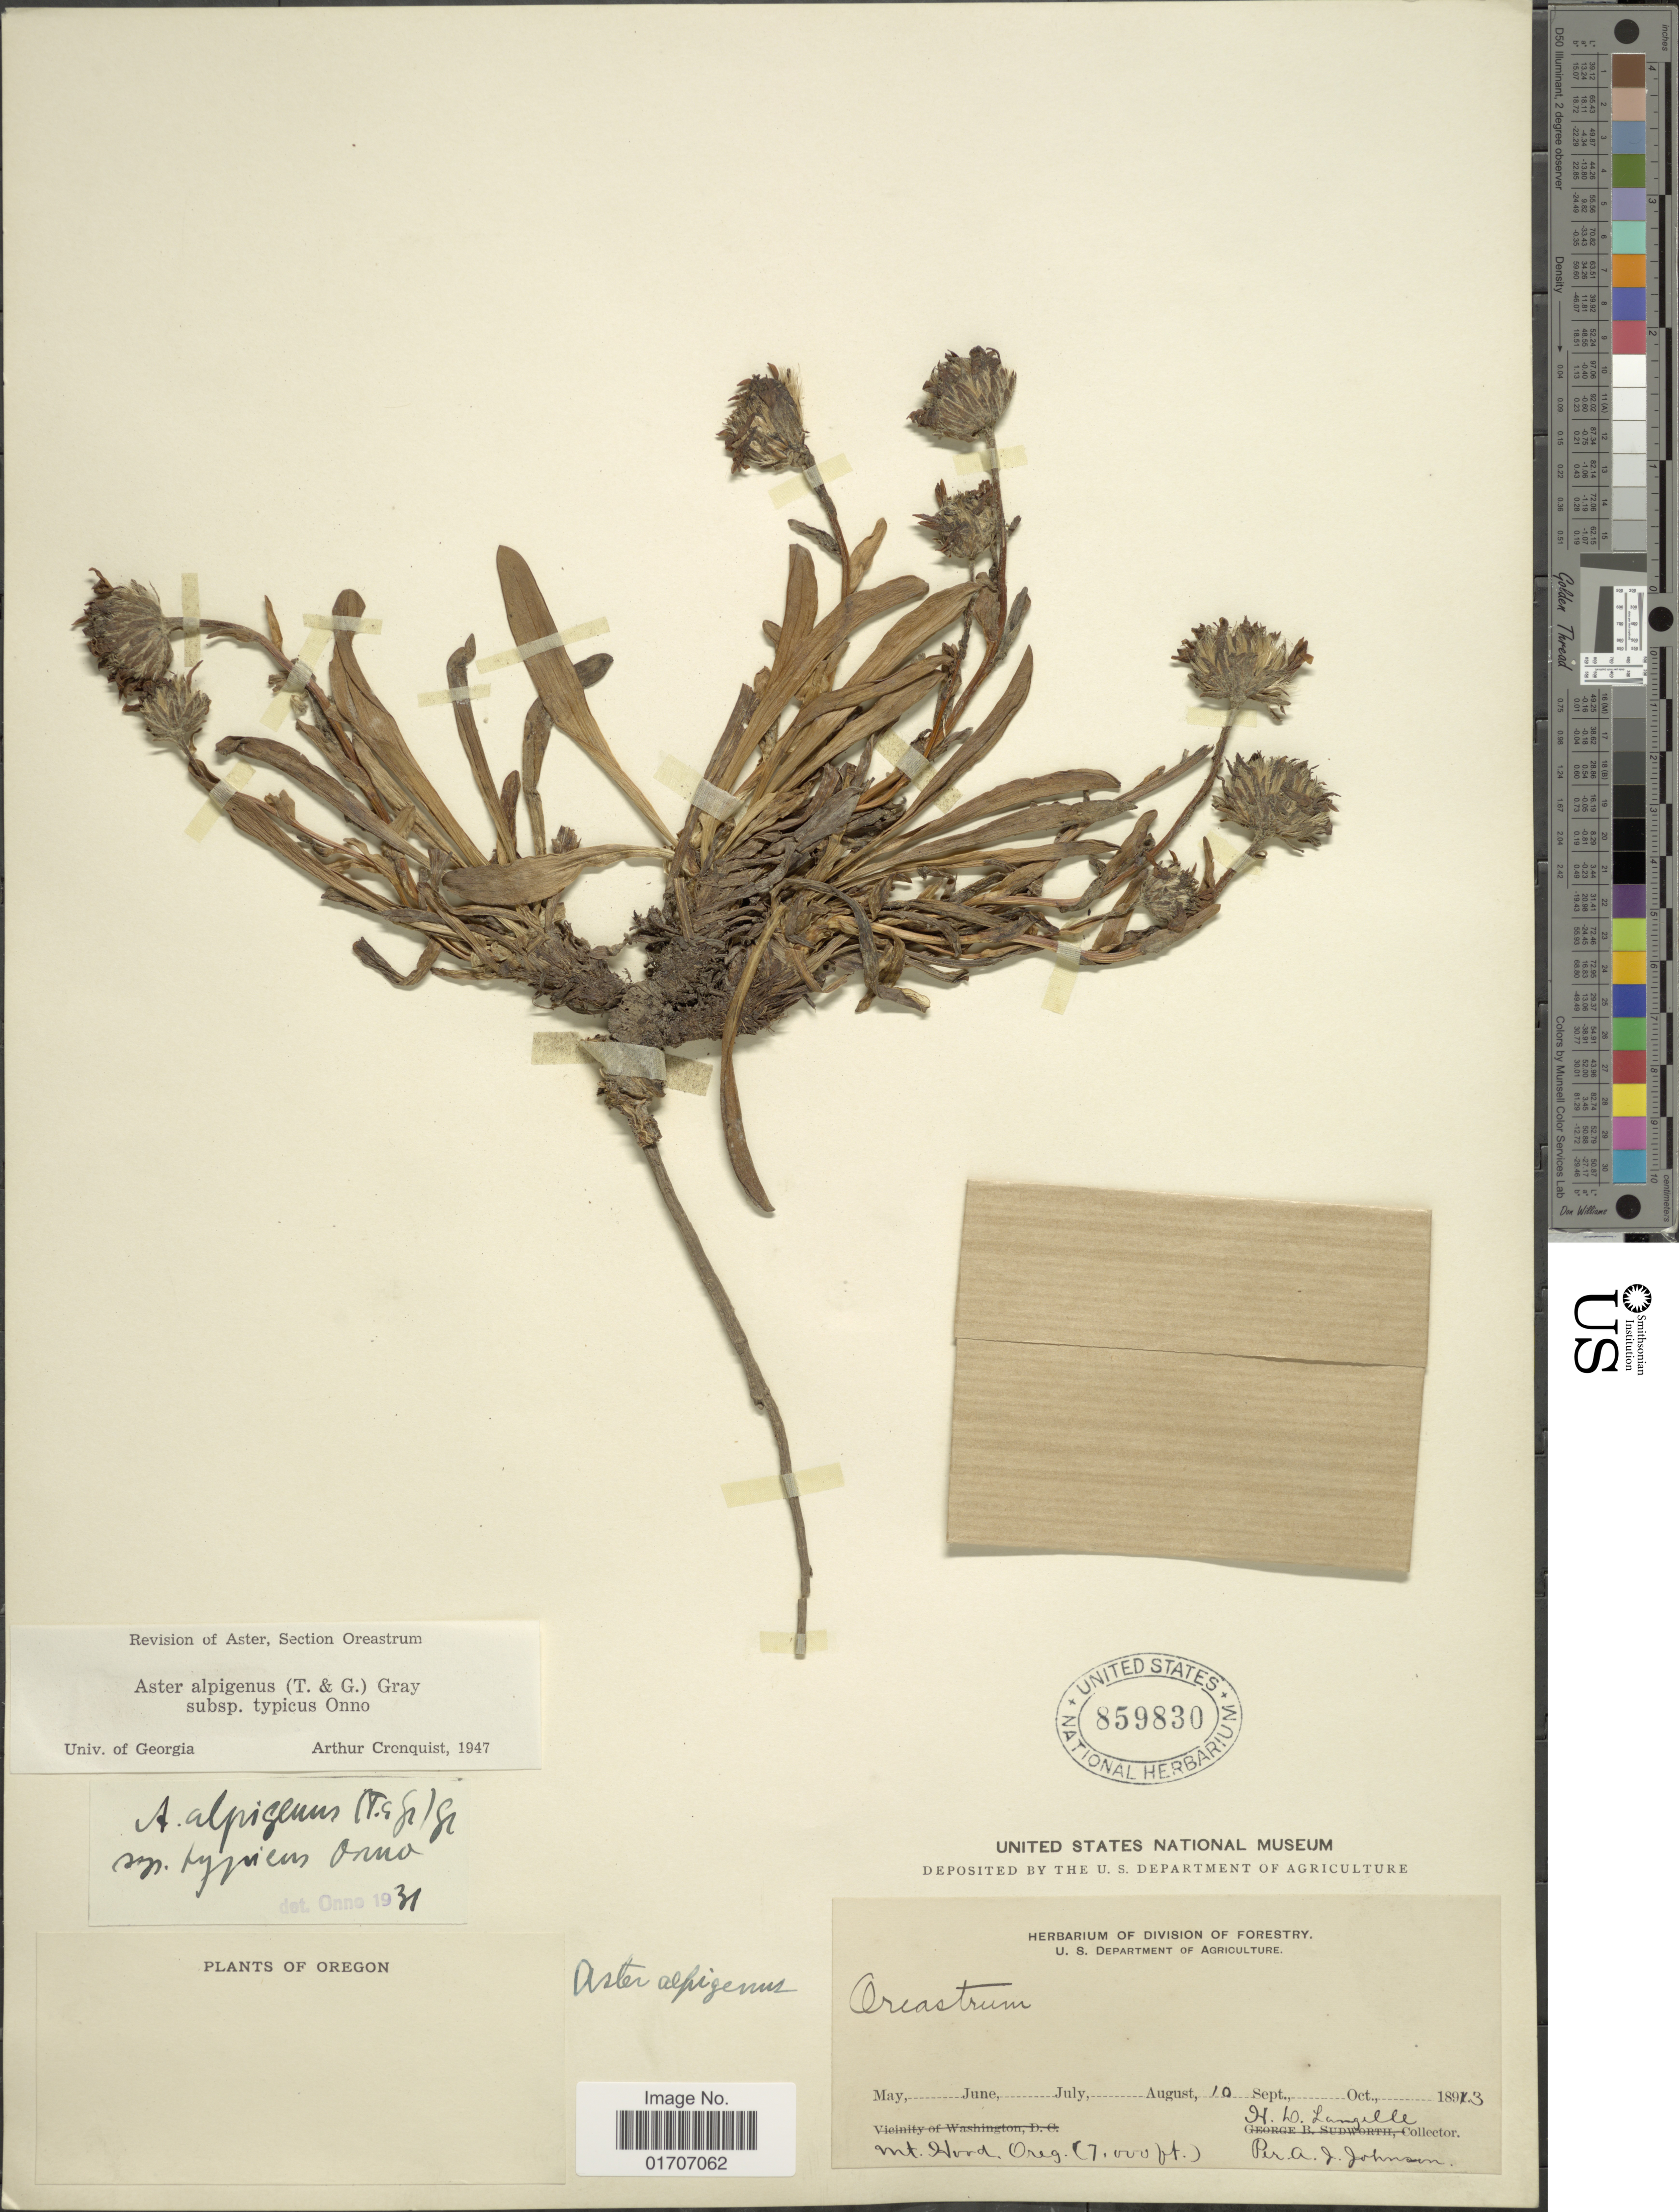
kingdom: Plantae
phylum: Tracheophyta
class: Magnoliopsida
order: Asterales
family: Asteraceae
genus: Oreostemma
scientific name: Oreostemma alpigenum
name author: (Torr. & A. Gray) Greene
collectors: H. Langille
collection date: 1893-08-10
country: United States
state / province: Oregon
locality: Mt. Hood, Oreg.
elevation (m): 2134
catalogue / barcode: US 859830